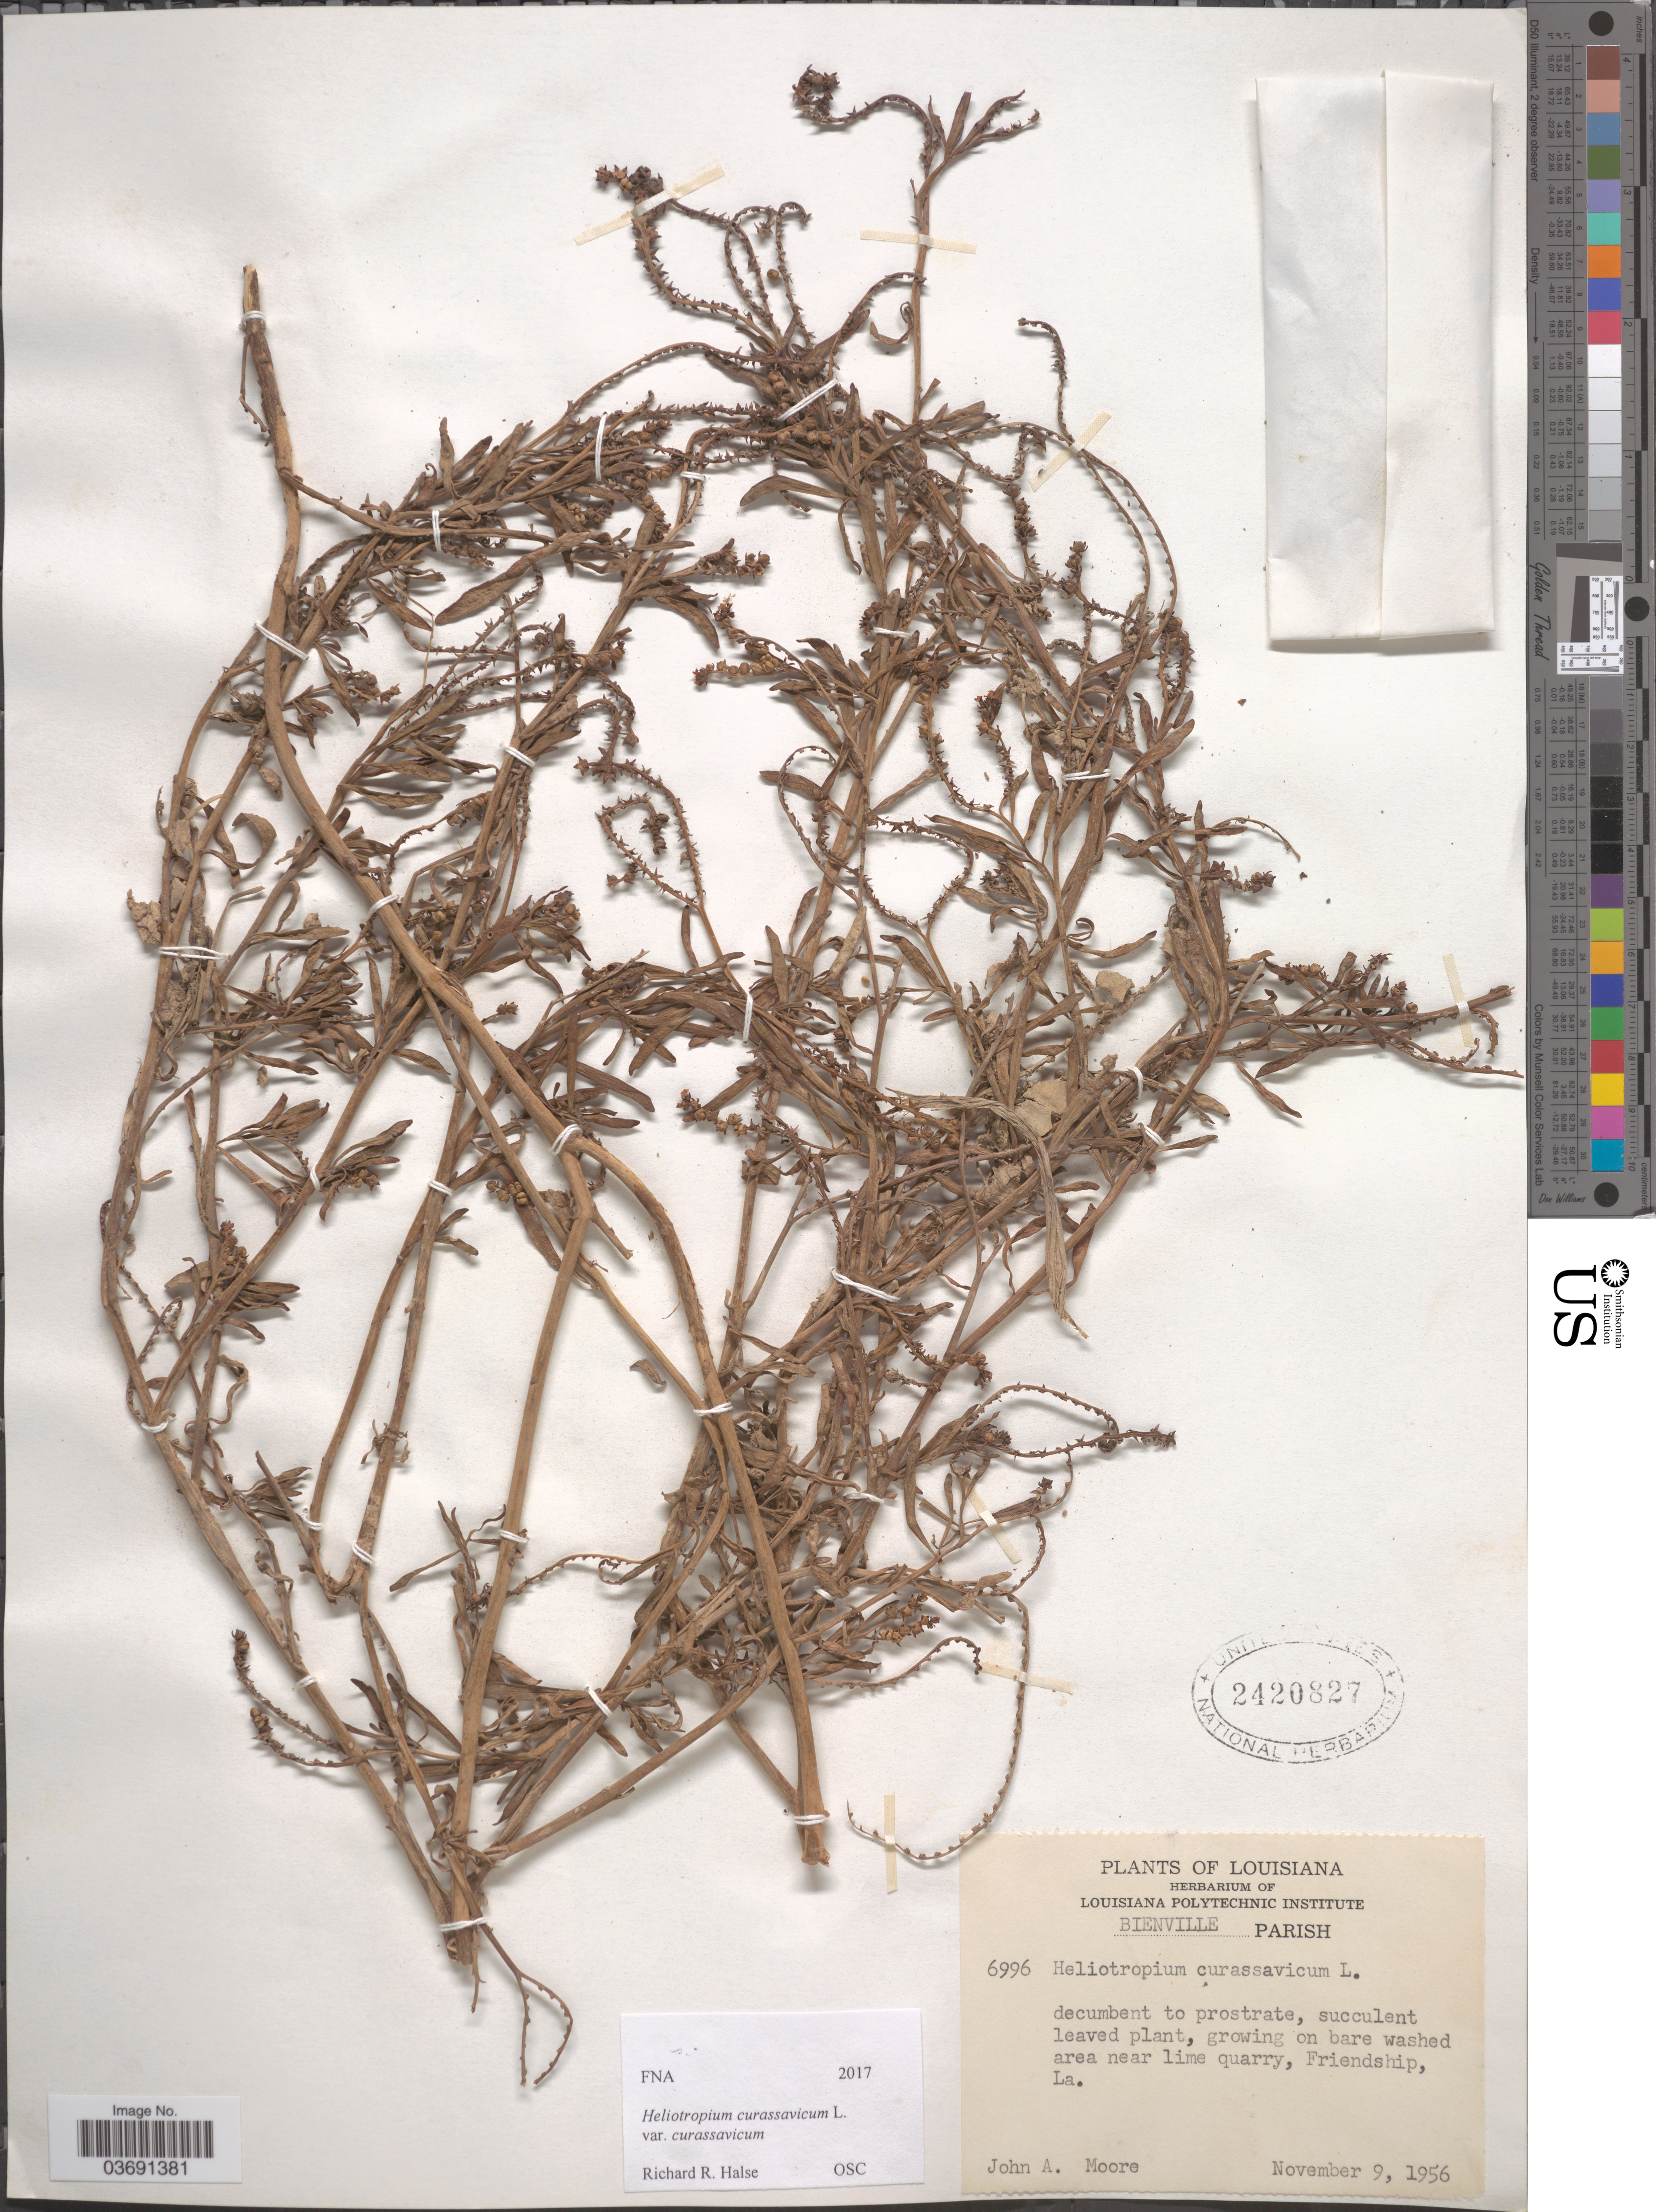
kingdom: Plantae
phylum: Tracheophyta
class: Magnoliopsida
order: Boraginales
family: Heliotropiaceae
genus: Heliotropium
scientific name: Heliotropium curassavicum var. curassavicum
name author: L.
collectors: J. A. Moore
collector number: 6996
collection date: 1956-11-09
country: United States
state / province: Louisiana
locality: Bienville Parish. On bare washed area near lime quarry, Friendship.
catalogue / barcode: US 2420827